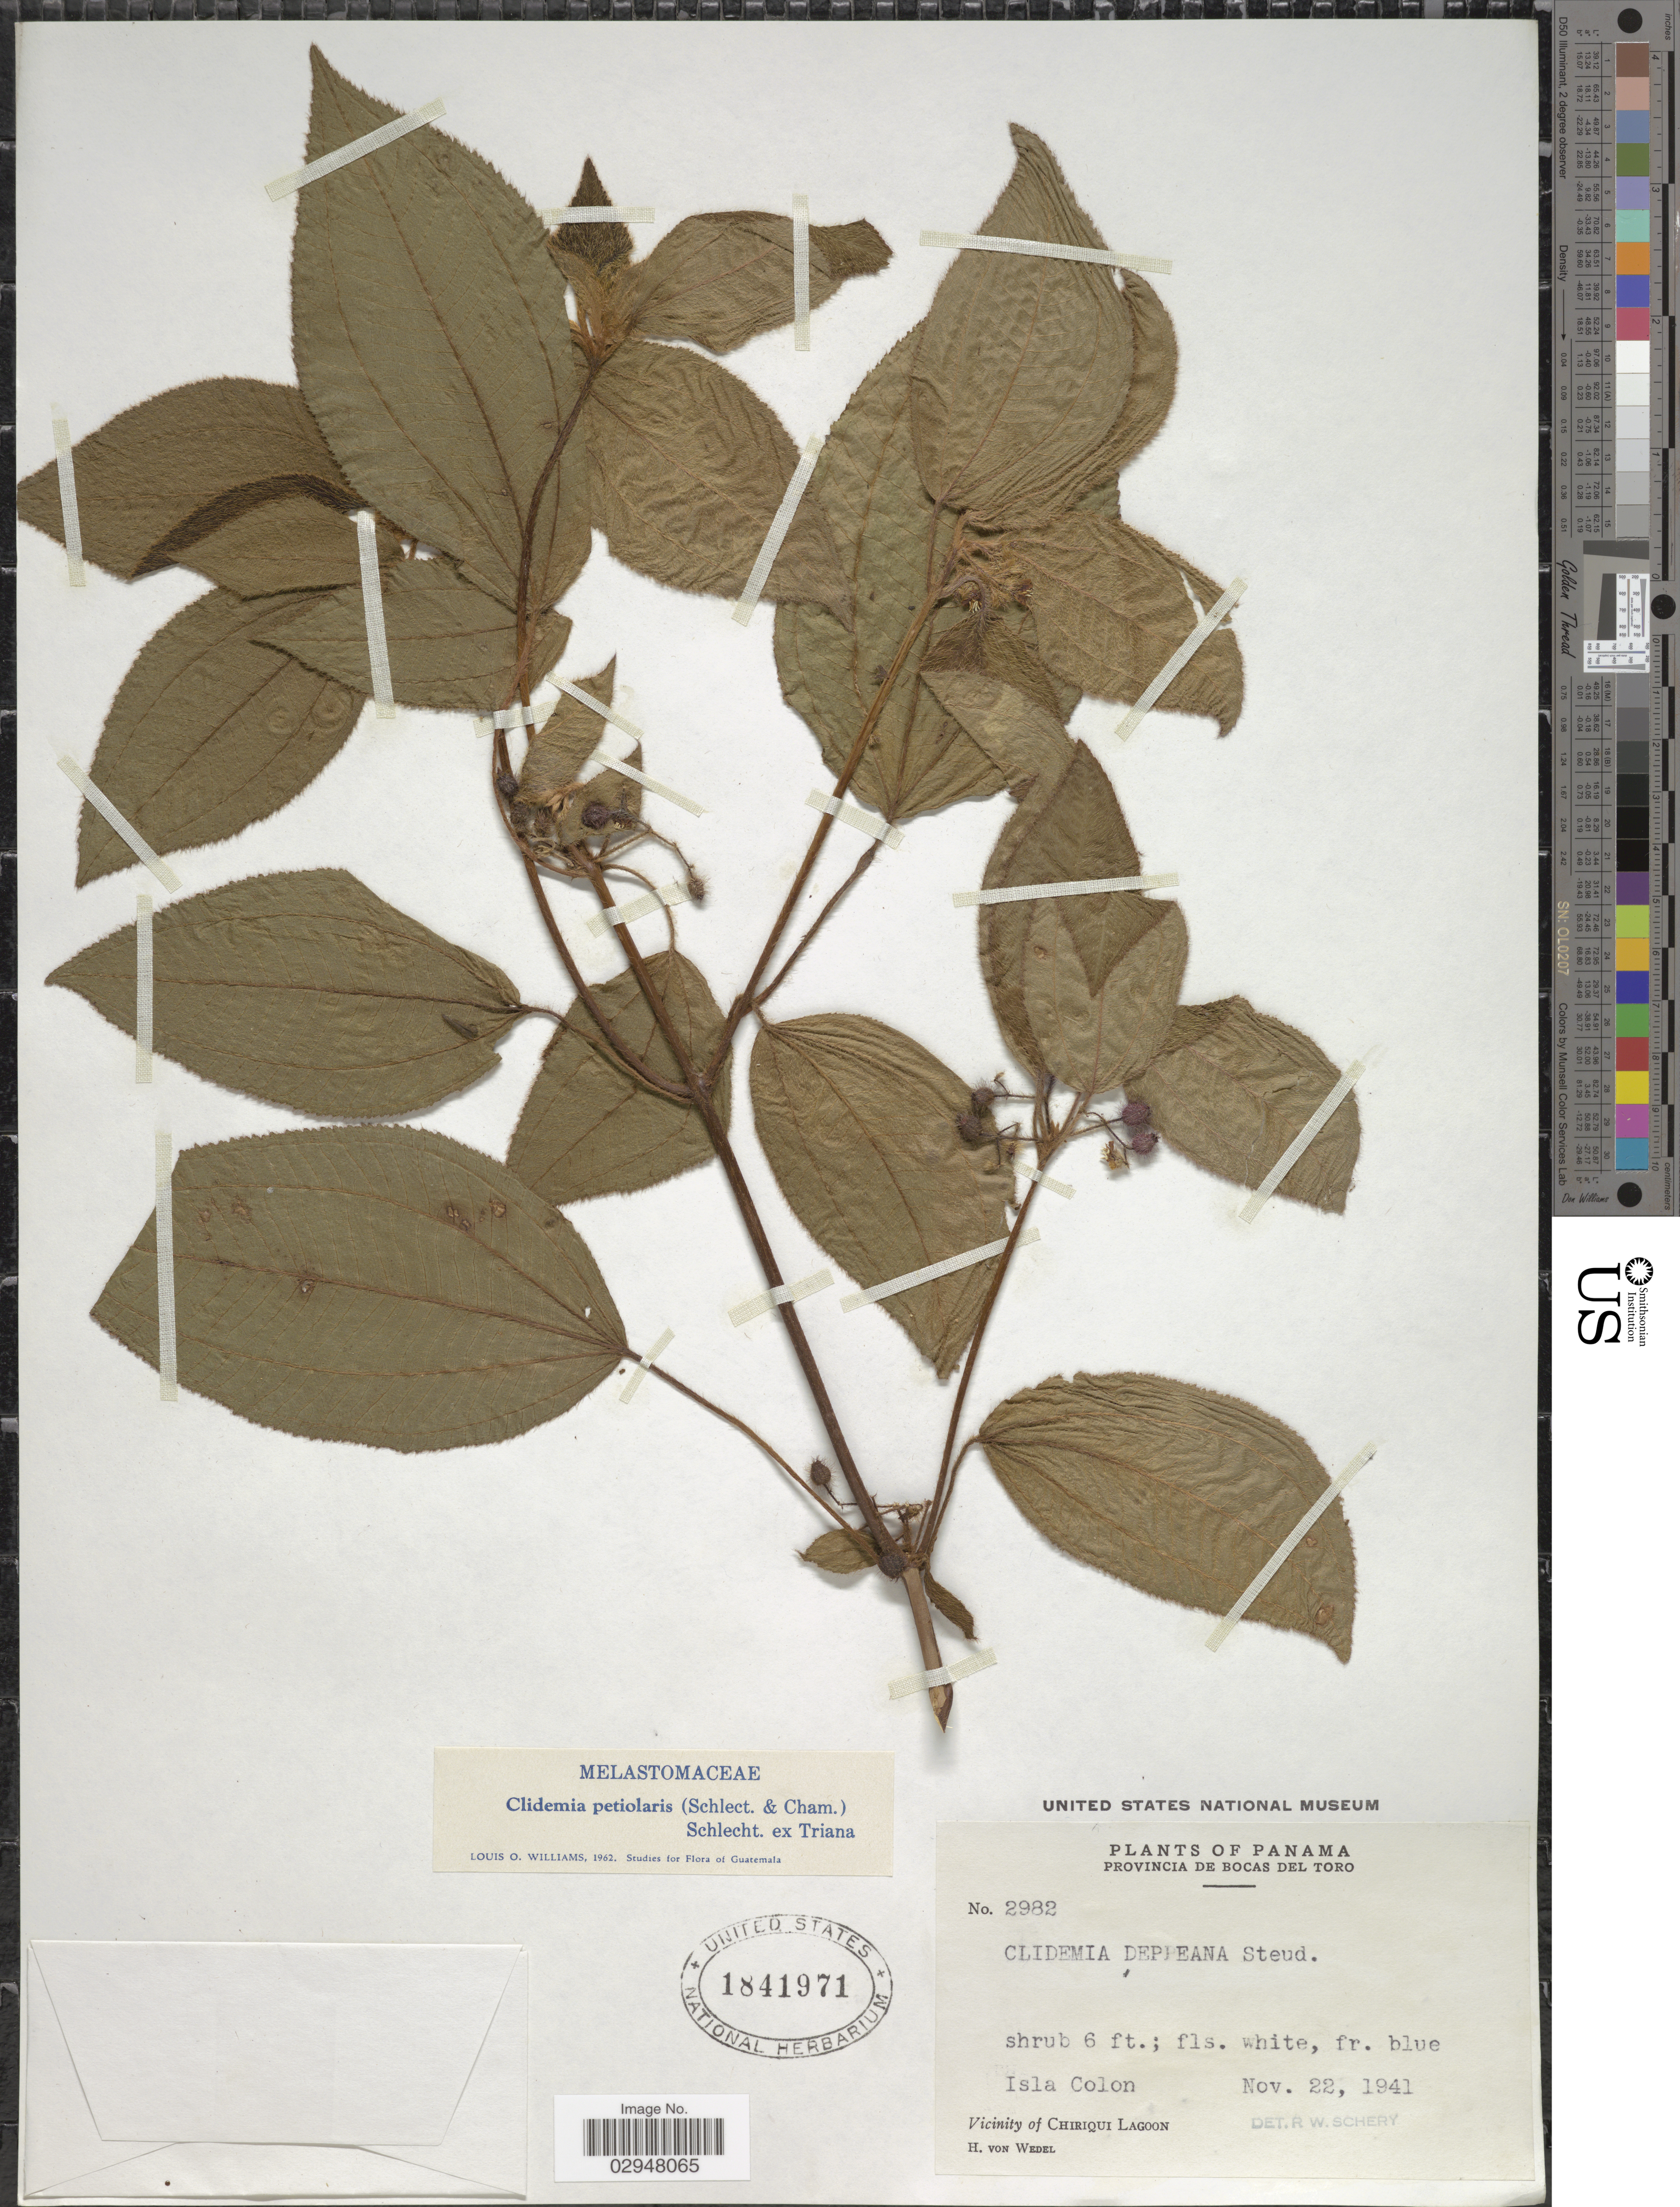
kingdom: Plantae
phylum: Tracheophyta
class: Magnoliopsida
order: Myrtales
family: Melastomataceae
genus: Clidemia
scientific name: Clidemia petiolaris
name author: (Schltdl. & Cham.) Schltdl. ex Triana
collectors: H. von Wedel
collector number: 2982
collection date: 1941-11-22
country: Panama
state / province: Bocas del Toro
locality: Isla Colon, Vicinity of Chiriqui Lagoon.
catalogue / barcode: US 1841971